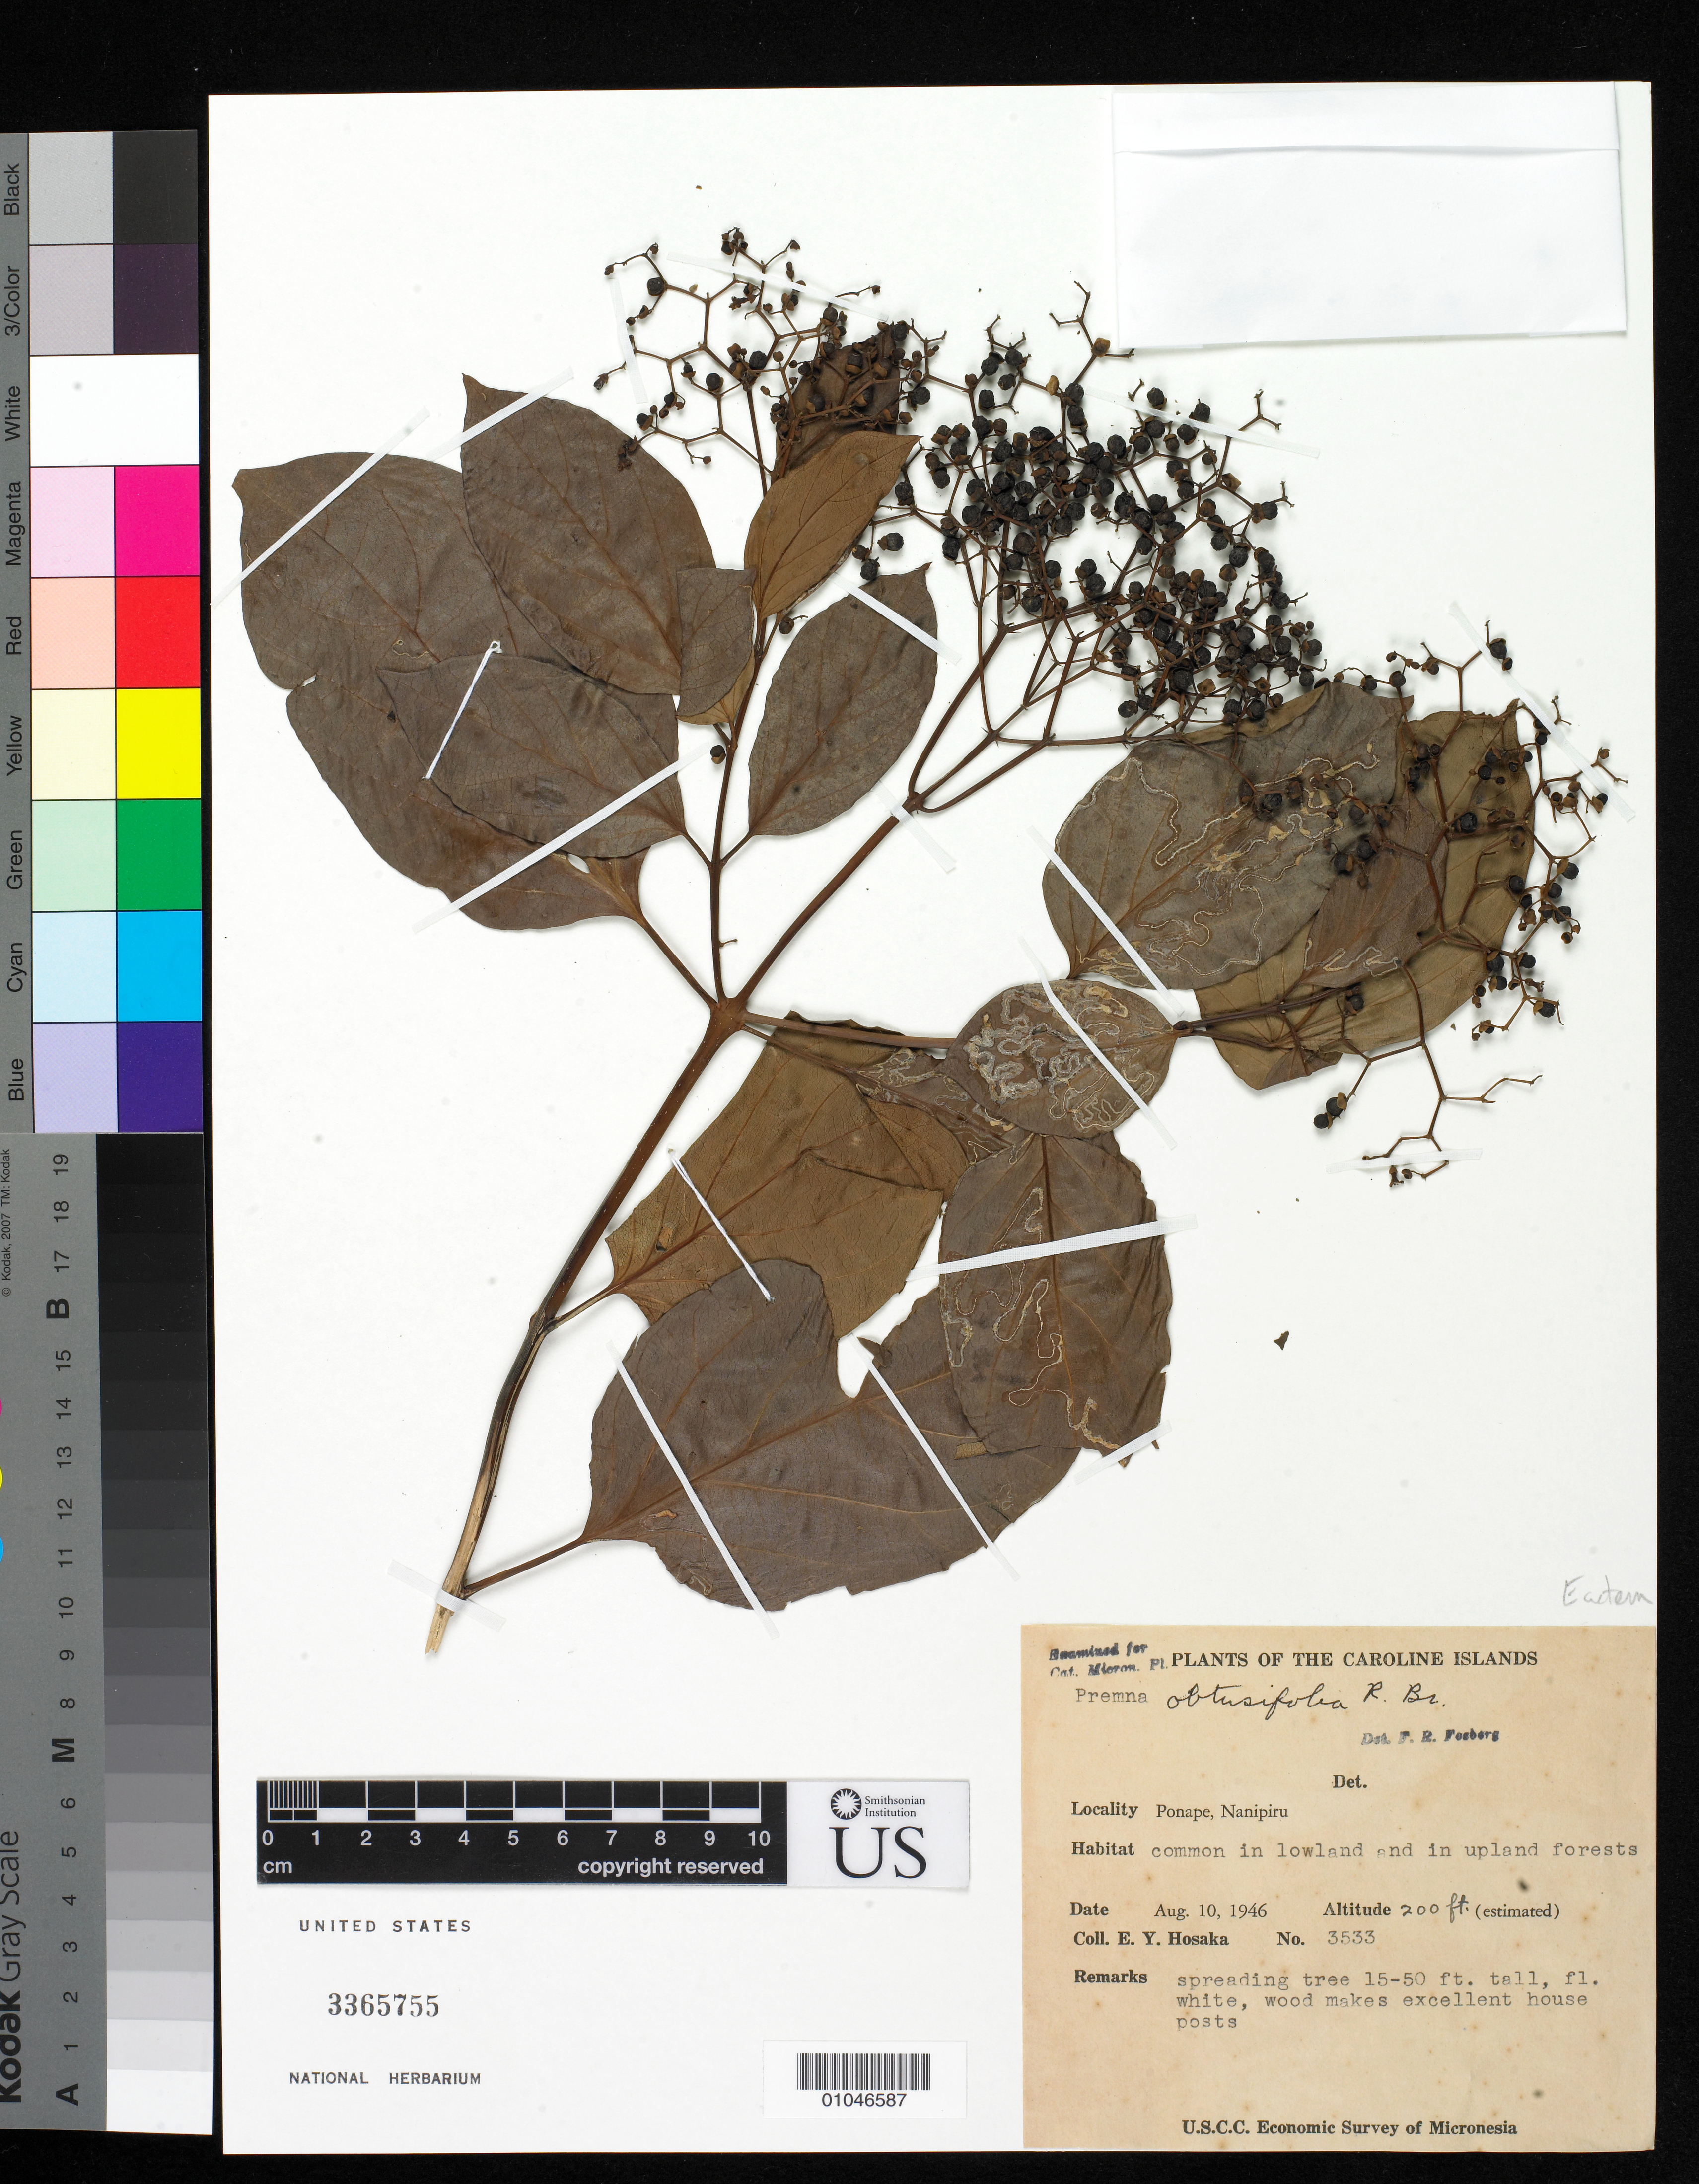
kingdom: Plantae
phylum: Tracheophyta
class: Magnoliopsida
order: Lamiales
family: Lamiaceae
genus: Premna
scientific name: Premna obtusifolia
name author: R. Br.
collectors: E. Y. Hosaka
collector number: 3533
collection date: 1946-08-10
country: Micronesia, Federated States of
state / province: Pohnpei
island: Pohnpei [Ponape]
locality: Nanipiru, Ponape, Caroline Islands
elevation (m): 61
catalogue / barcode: US 3365755